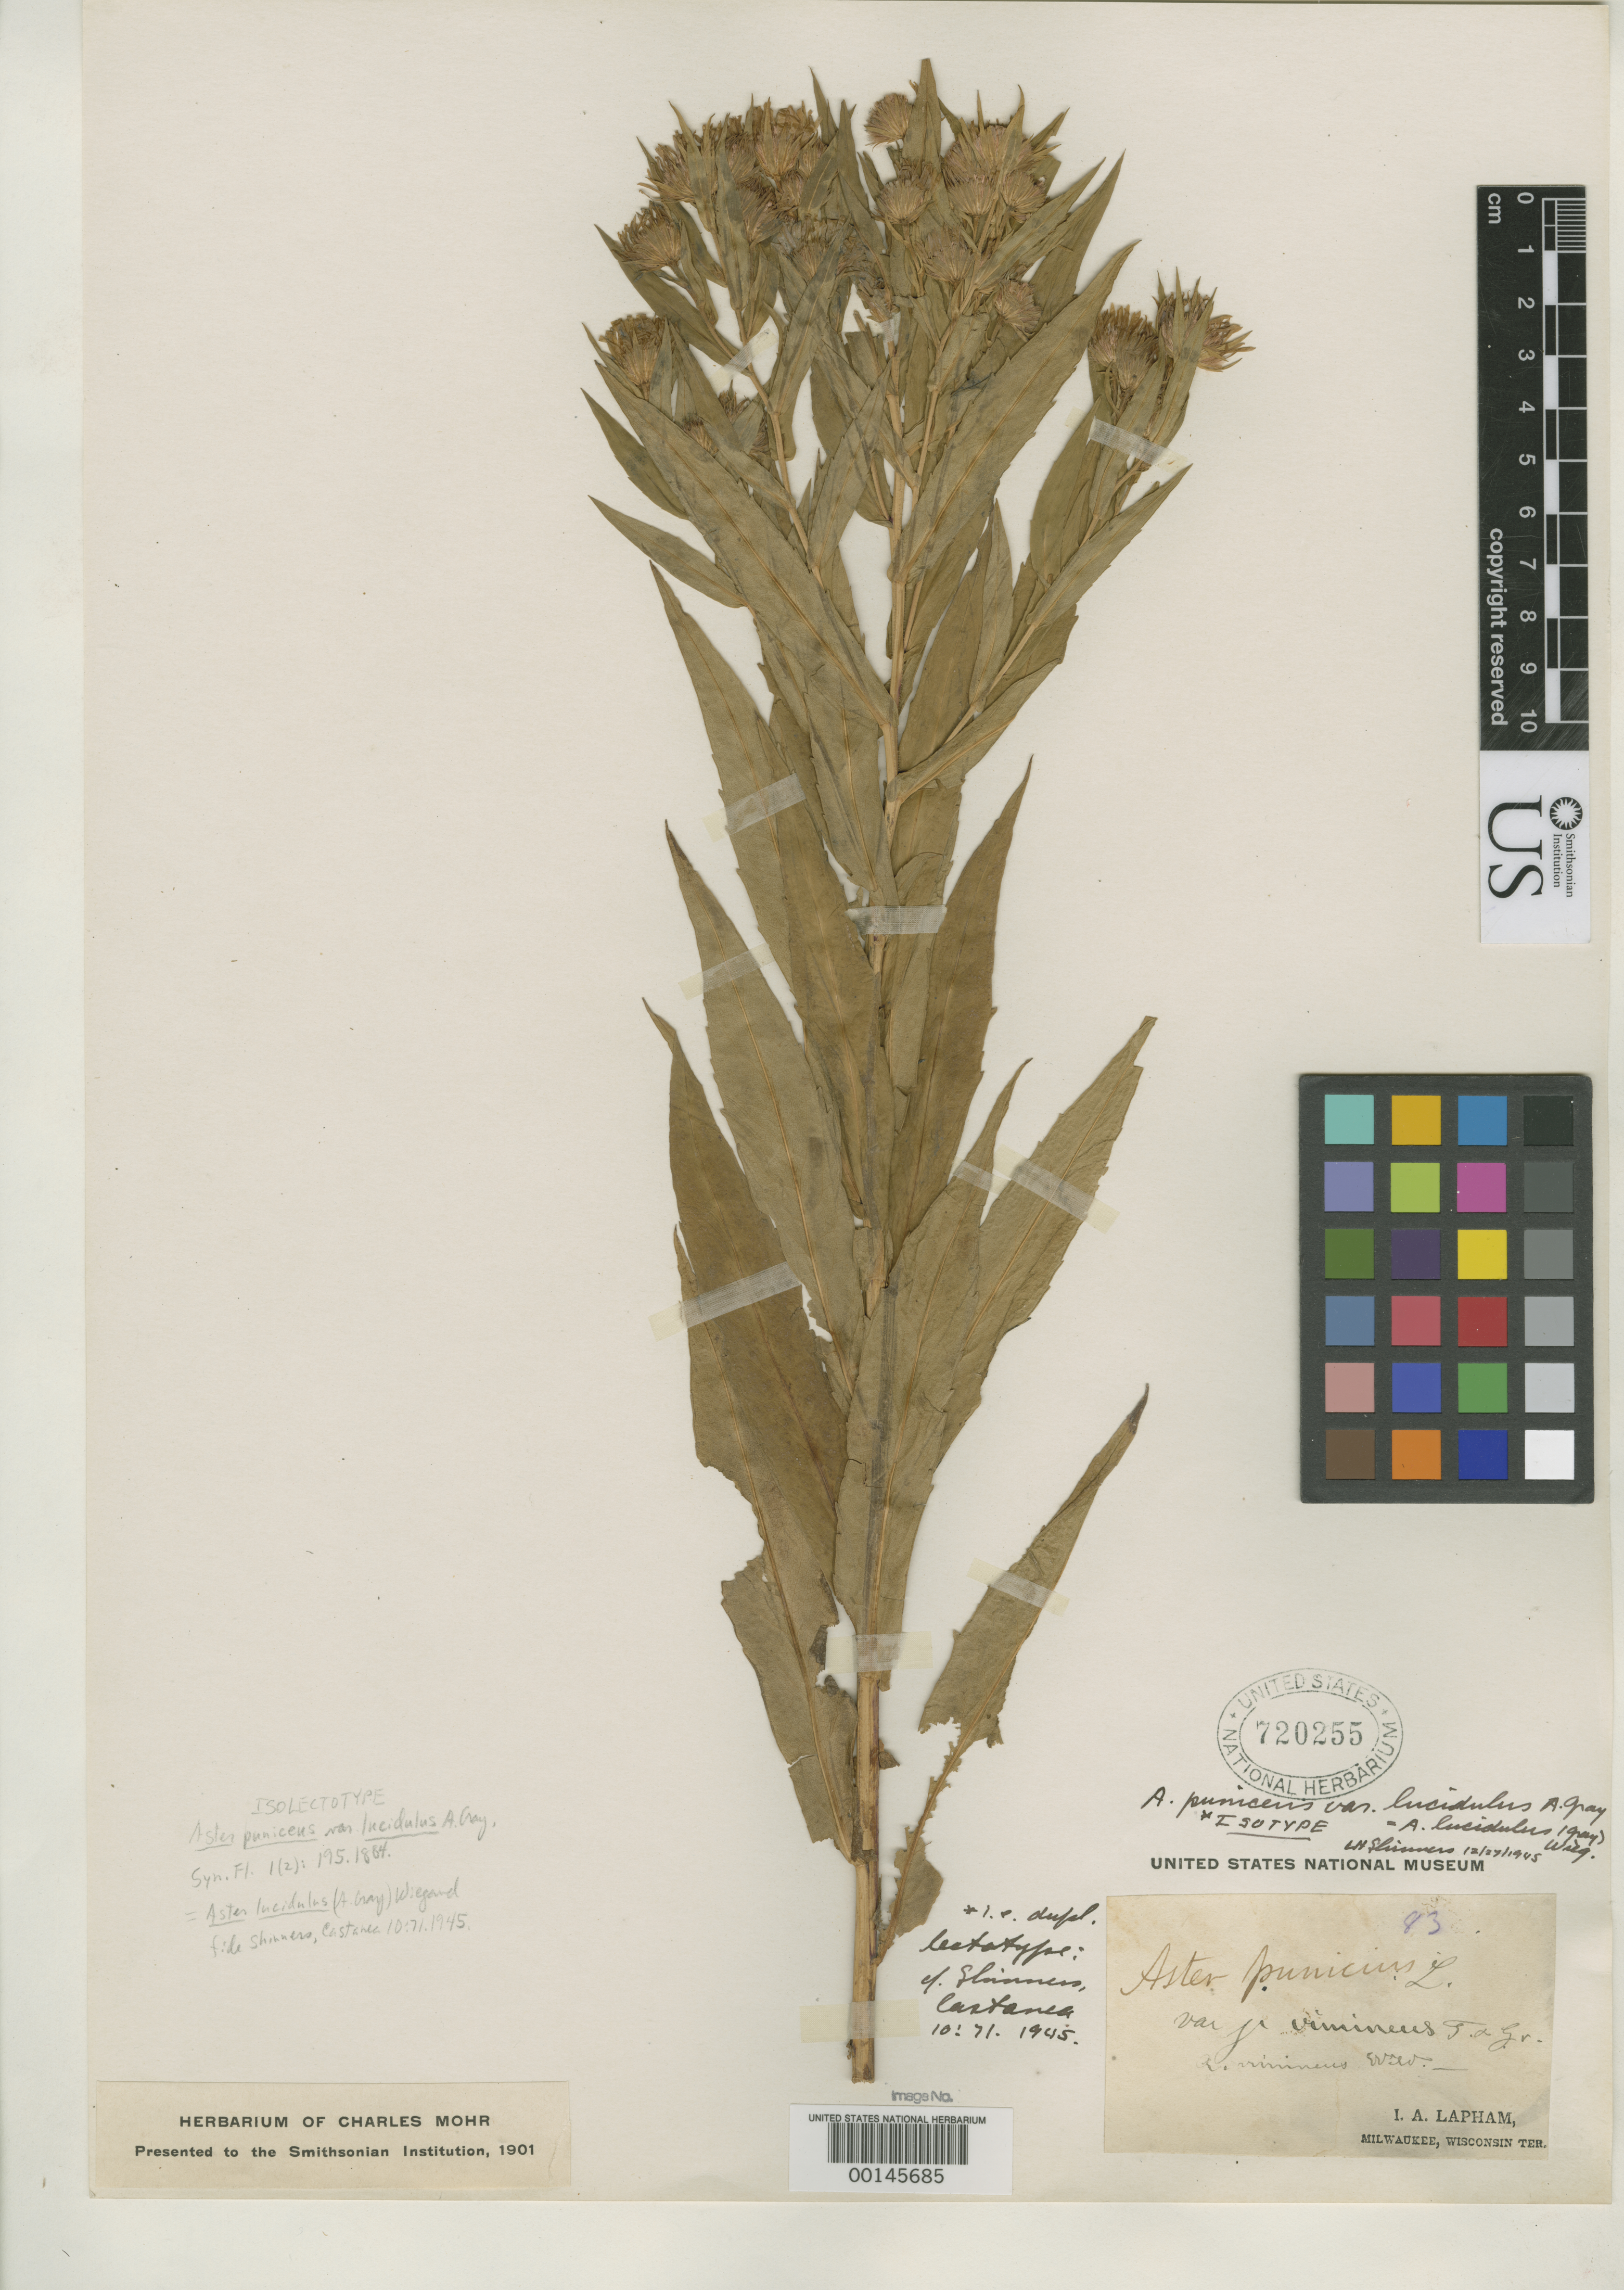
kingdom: Plantae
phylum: Tracheophyta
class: Magnoliopsida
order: Asterales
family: Asteraceae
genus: Aster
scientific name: Aster puniceus var. lucidulus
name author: A. Gray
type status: Isolectotype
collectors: I. Lapham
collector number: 83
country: United States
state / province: Wisconsin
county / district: Milwaukee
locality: Milwaukee.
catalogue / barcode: US 720255